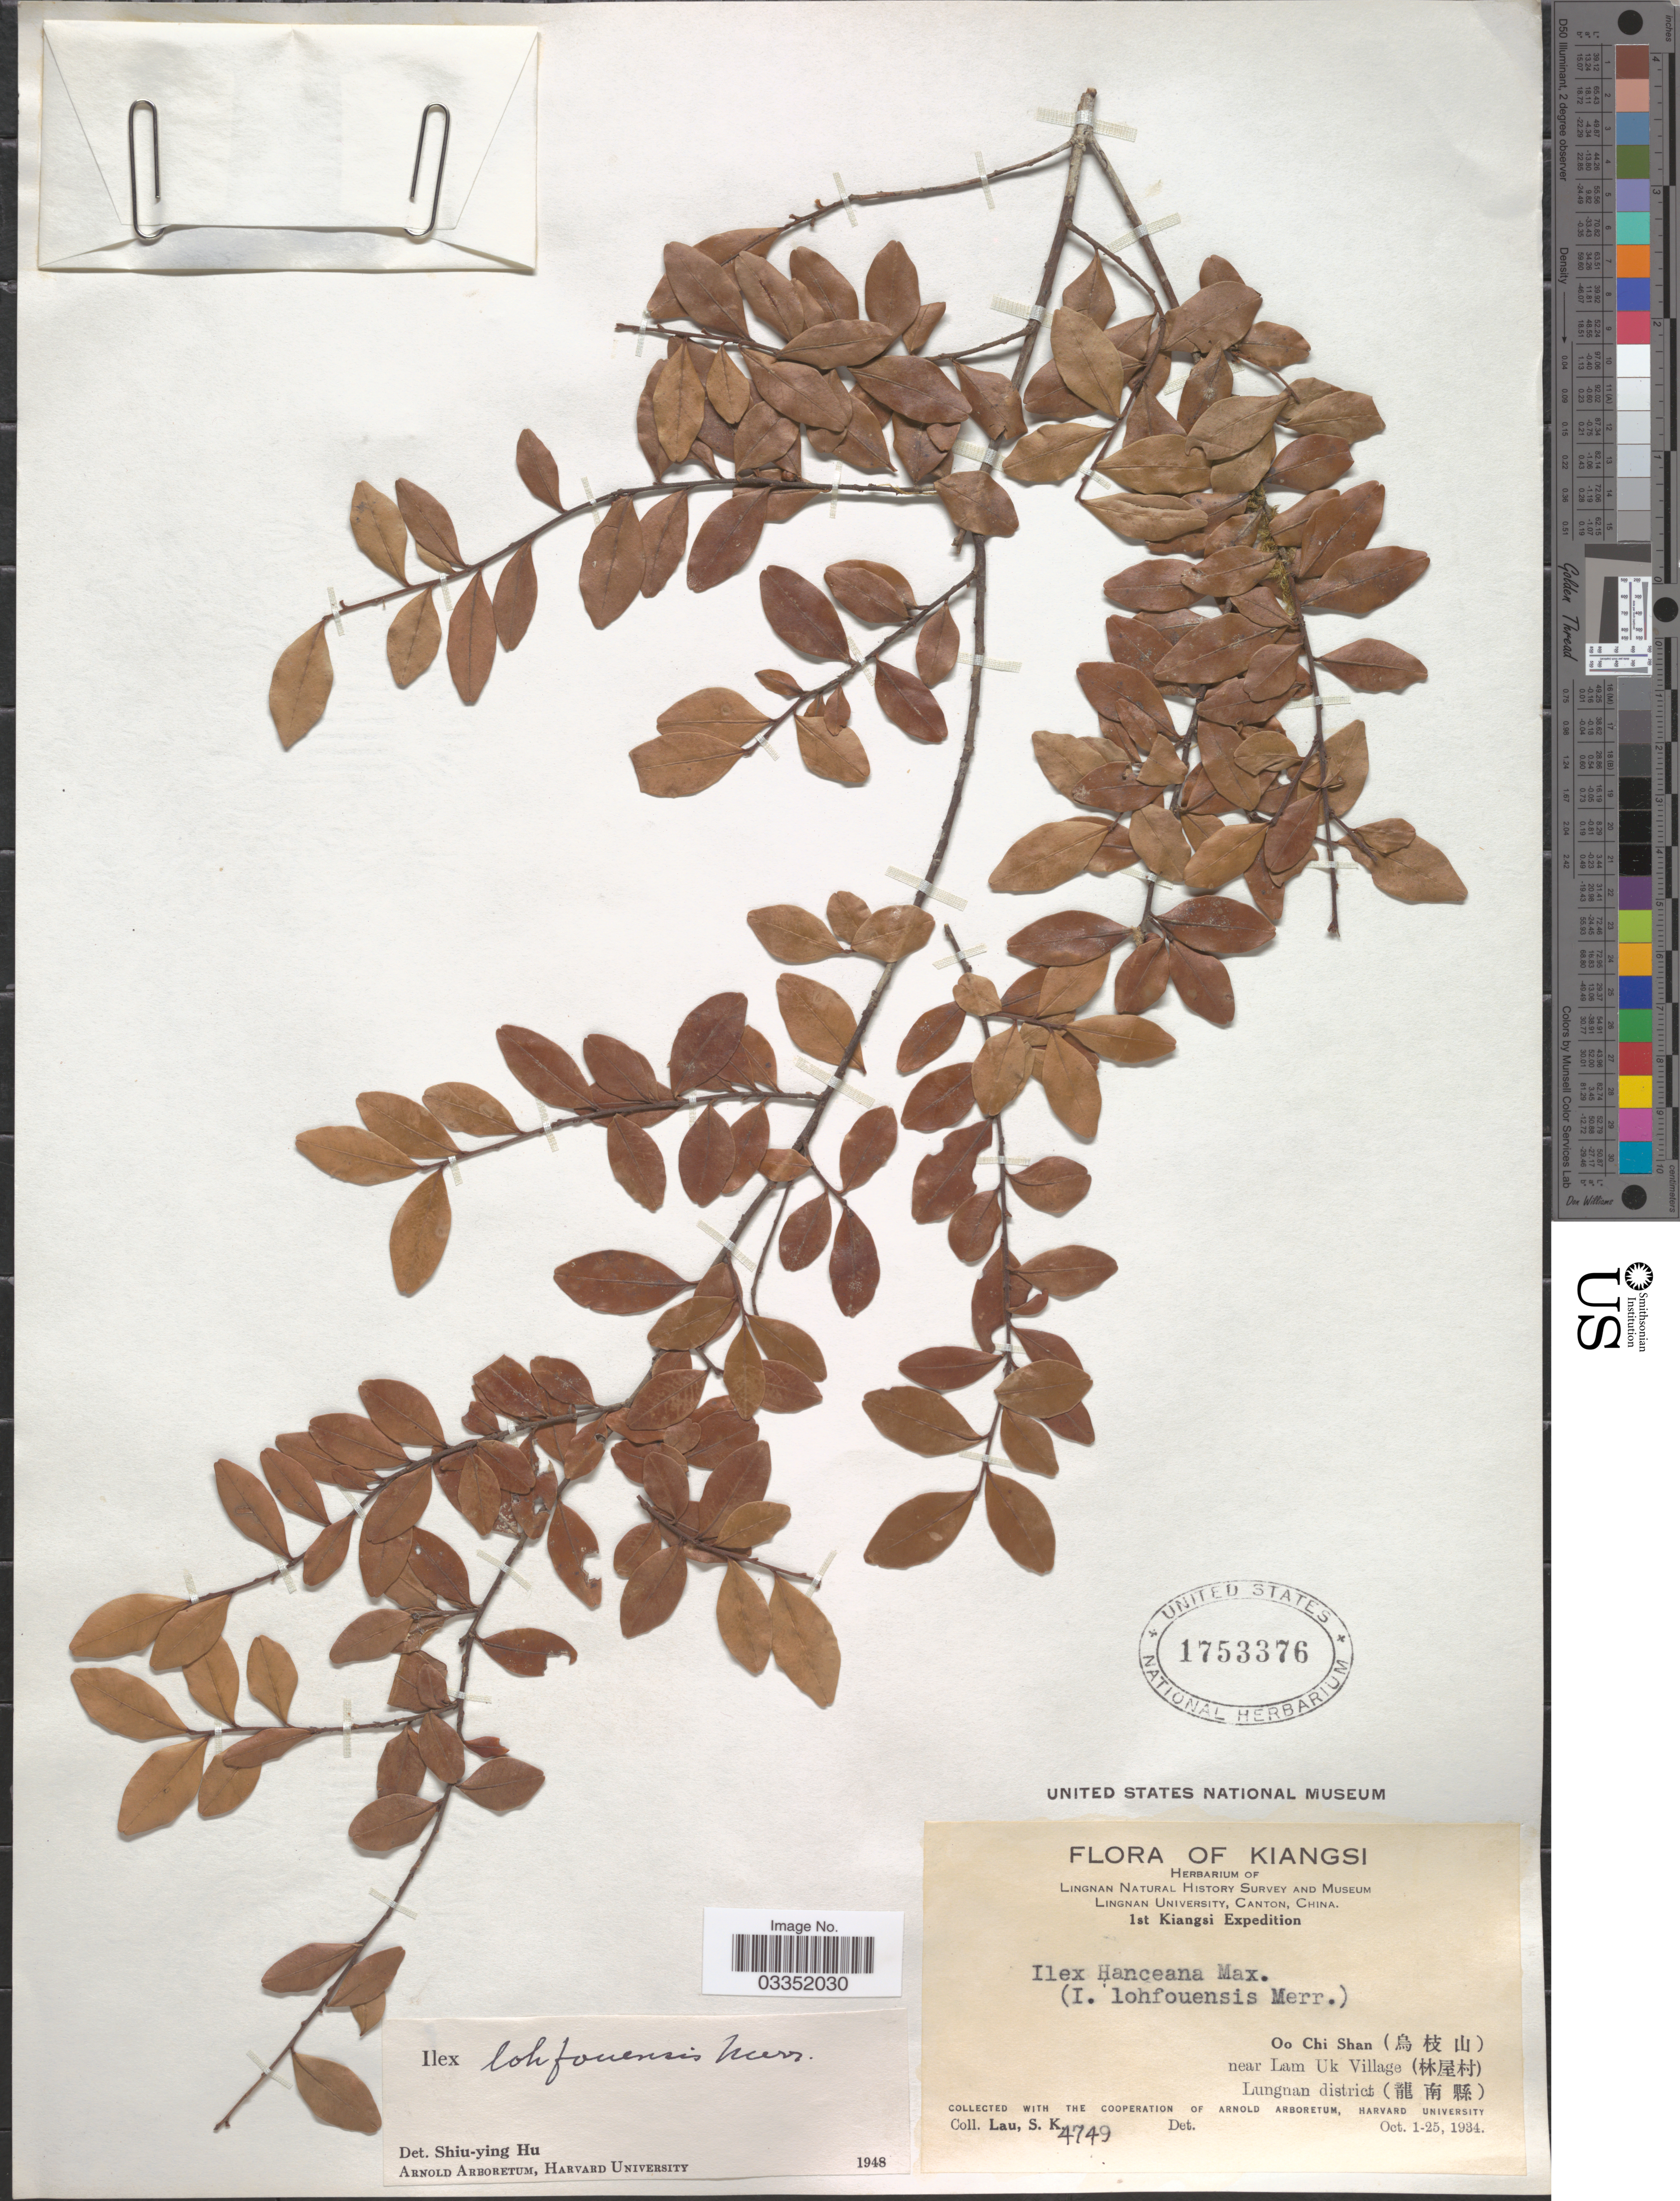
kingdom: Plantae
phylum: Tracheophyta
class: Magnoliopsida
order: Aquifoliales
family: Aquifoliaceae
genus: Ilex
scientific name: Ilex lohfauensis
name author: Merr.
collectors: S. K. Lau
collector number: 4749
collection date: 1934-10-01/1934-10-25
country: China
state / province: Jiangsu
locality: Kiangsi. Oo Chi Shan (X) near Lam Uk Village (X) Lungnan district (X).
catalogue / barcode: US 1753376